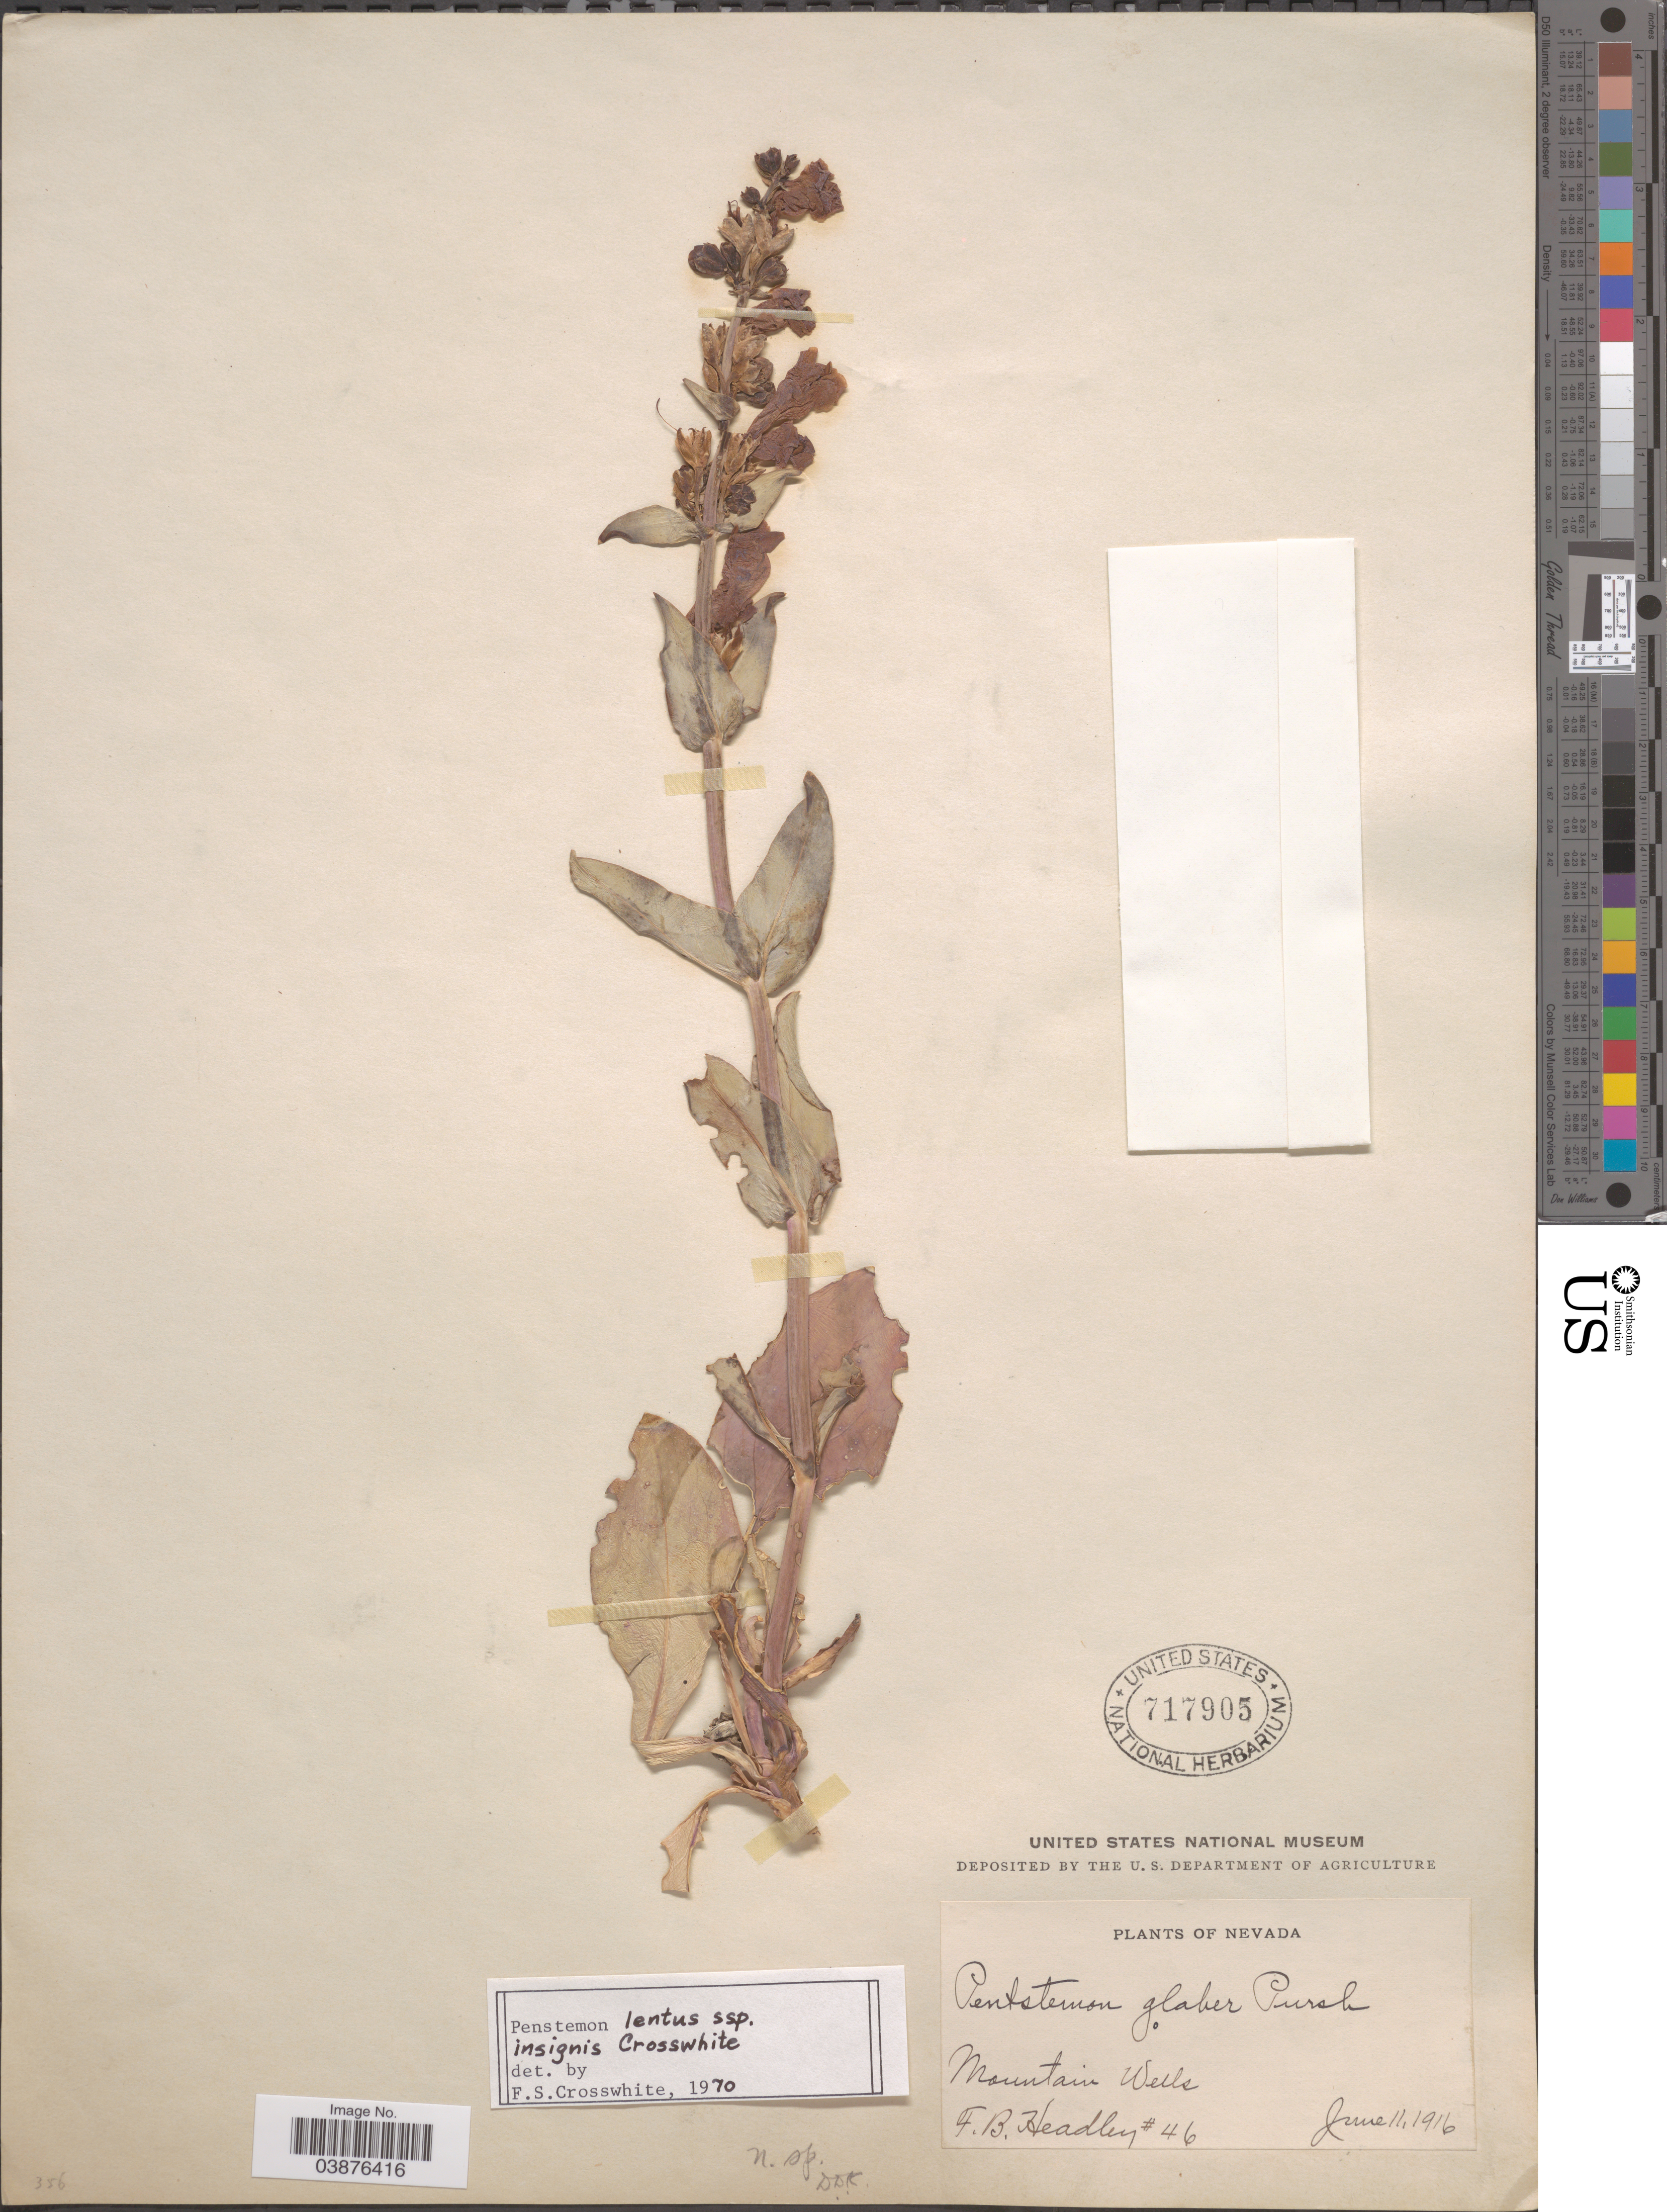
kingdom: Plantae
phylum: Tracheophyta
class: Magnoliopsida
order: Lamiales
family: Plantaginaceae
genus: Penstemon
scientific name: Penstemon lentus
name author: Pennell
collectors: F. B. Headley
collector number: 46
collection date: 1916-06-11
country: United States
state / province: Nevada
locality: Mountain Wells.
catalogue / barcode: US 717905